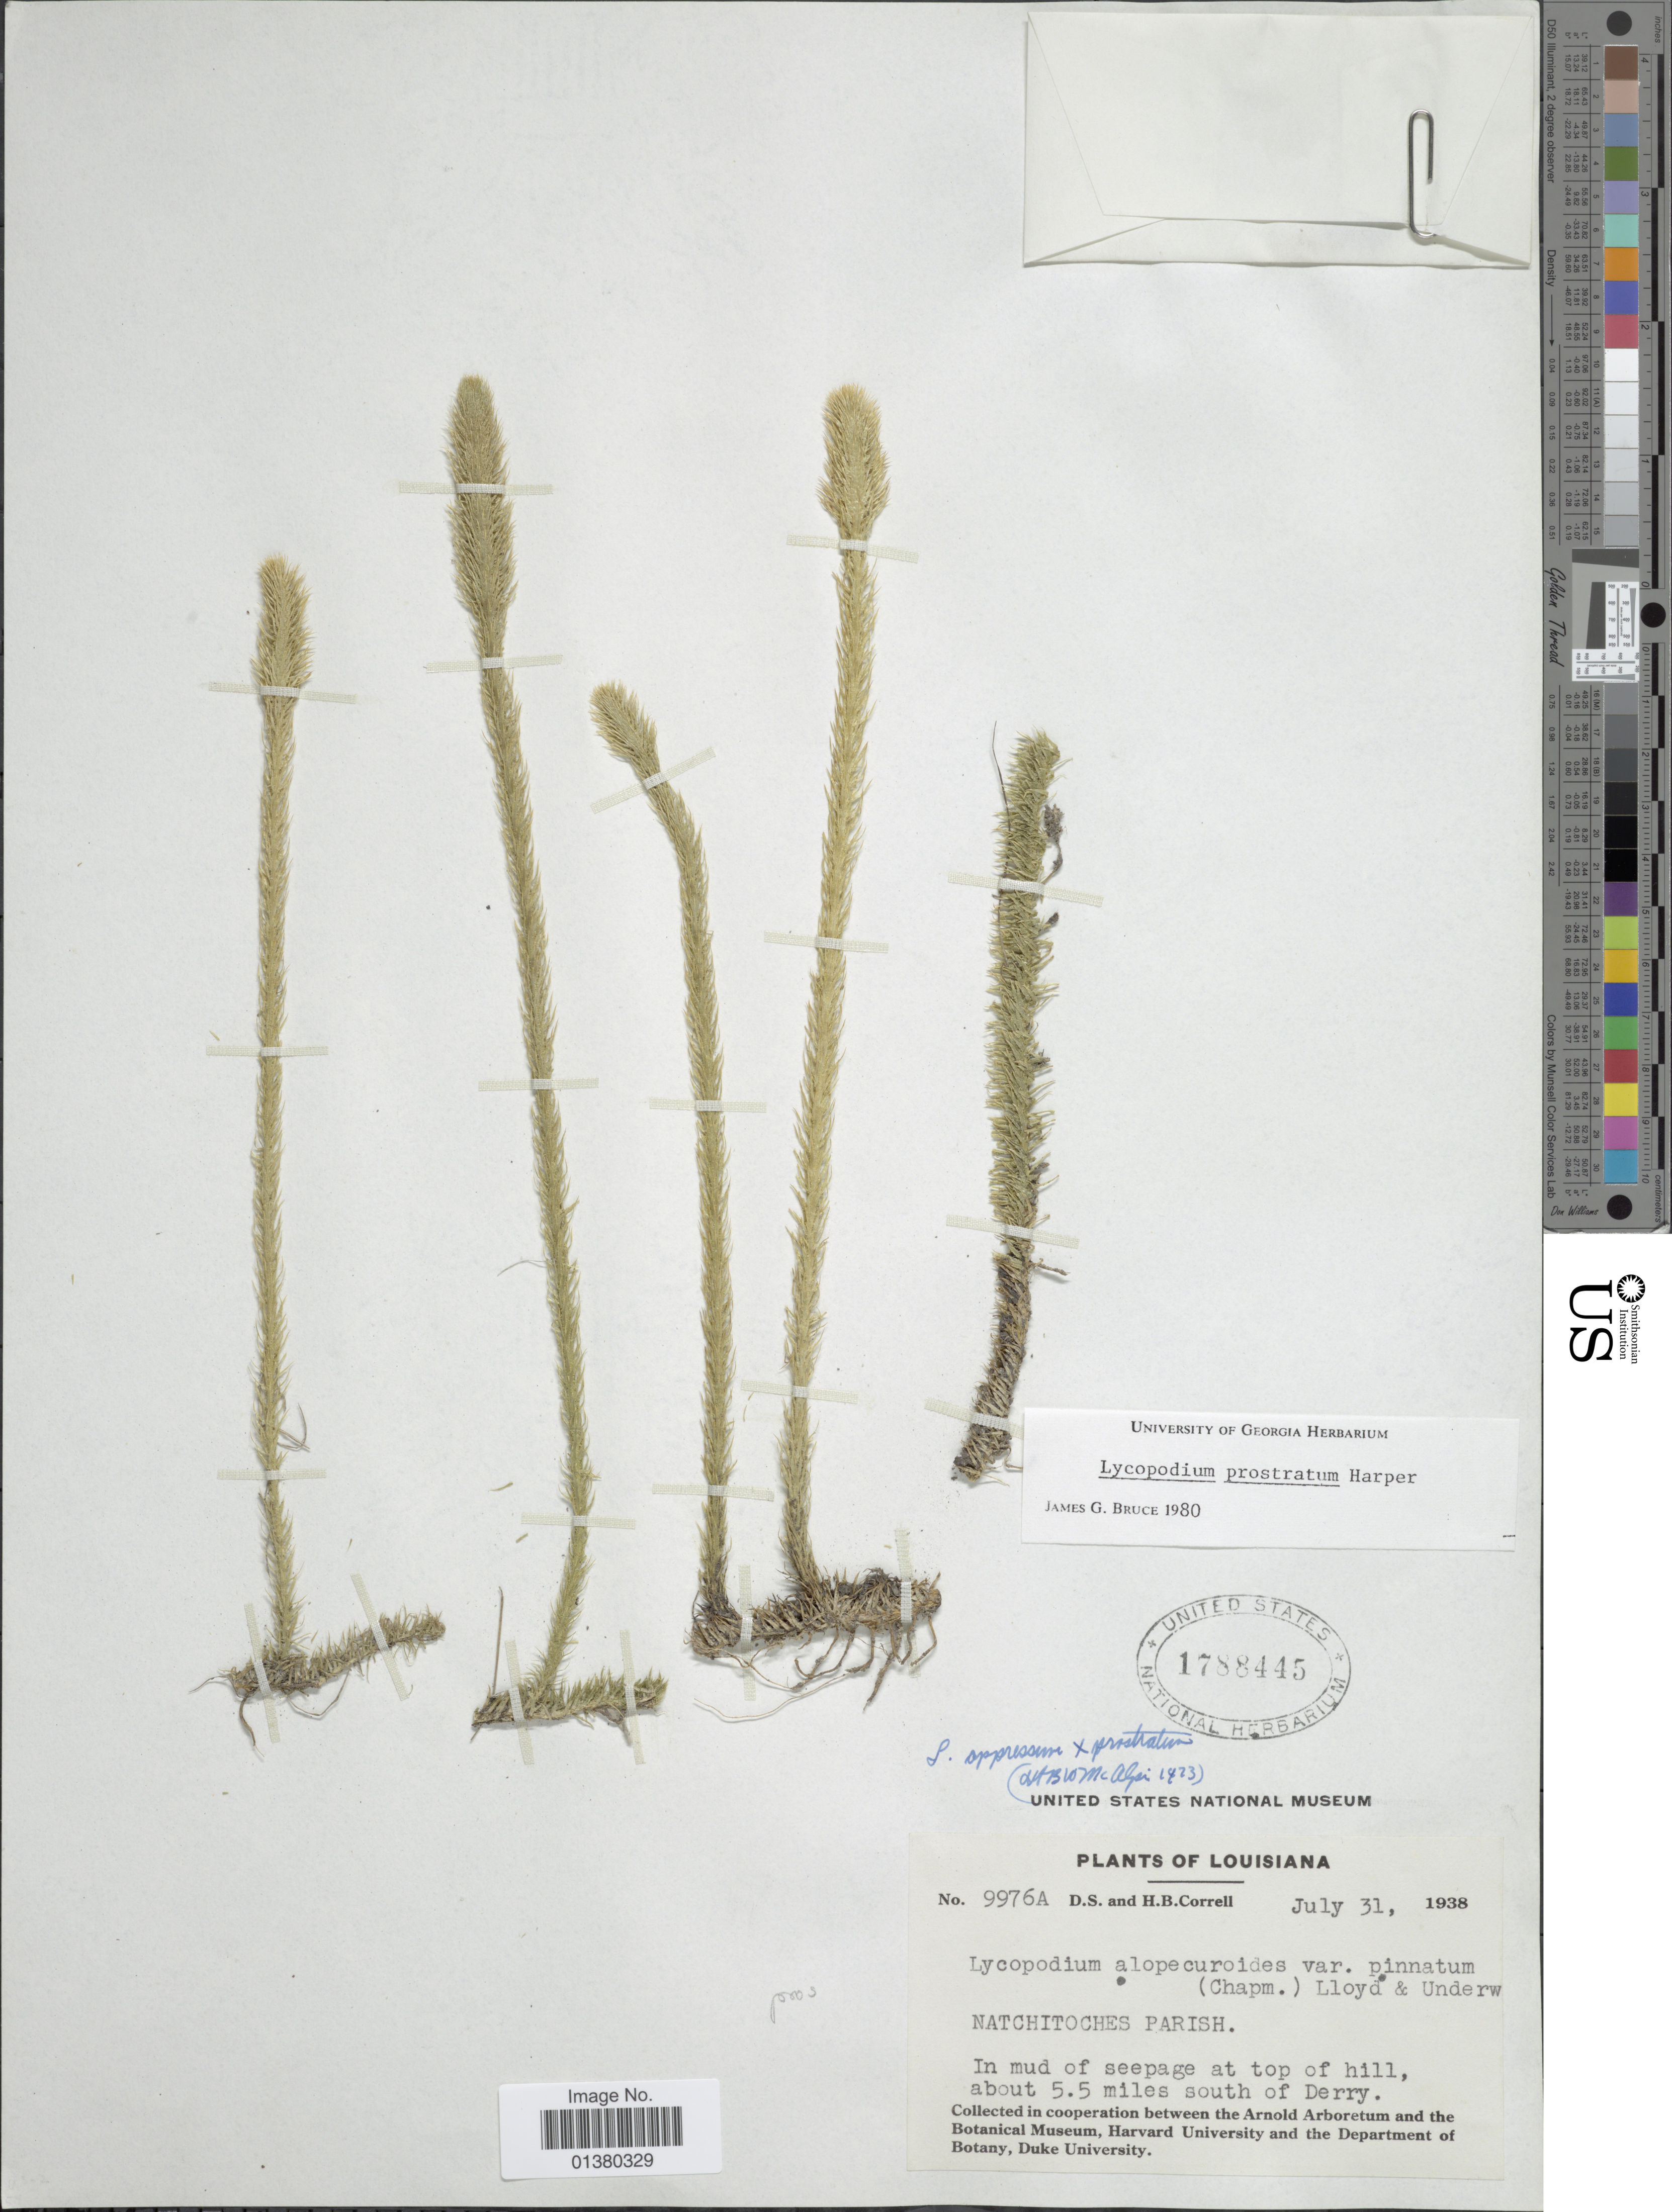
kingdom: Plantae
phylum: Tracheophyta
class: Lycopodiopsida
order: Lycopodiales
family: Lycopodiaceae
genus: Lycopodiella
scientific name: Lycopodiella prostrata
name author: (R.M. Harper) Cranfill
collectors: D. S. Correll & H. Correll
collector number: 9976A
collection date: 1938-07-31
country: United States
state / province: Louisiana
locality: Natchitoches Parish, in mud of seepage at top of hill, about 5.5 miles south of Derry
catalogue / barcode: US 1788445